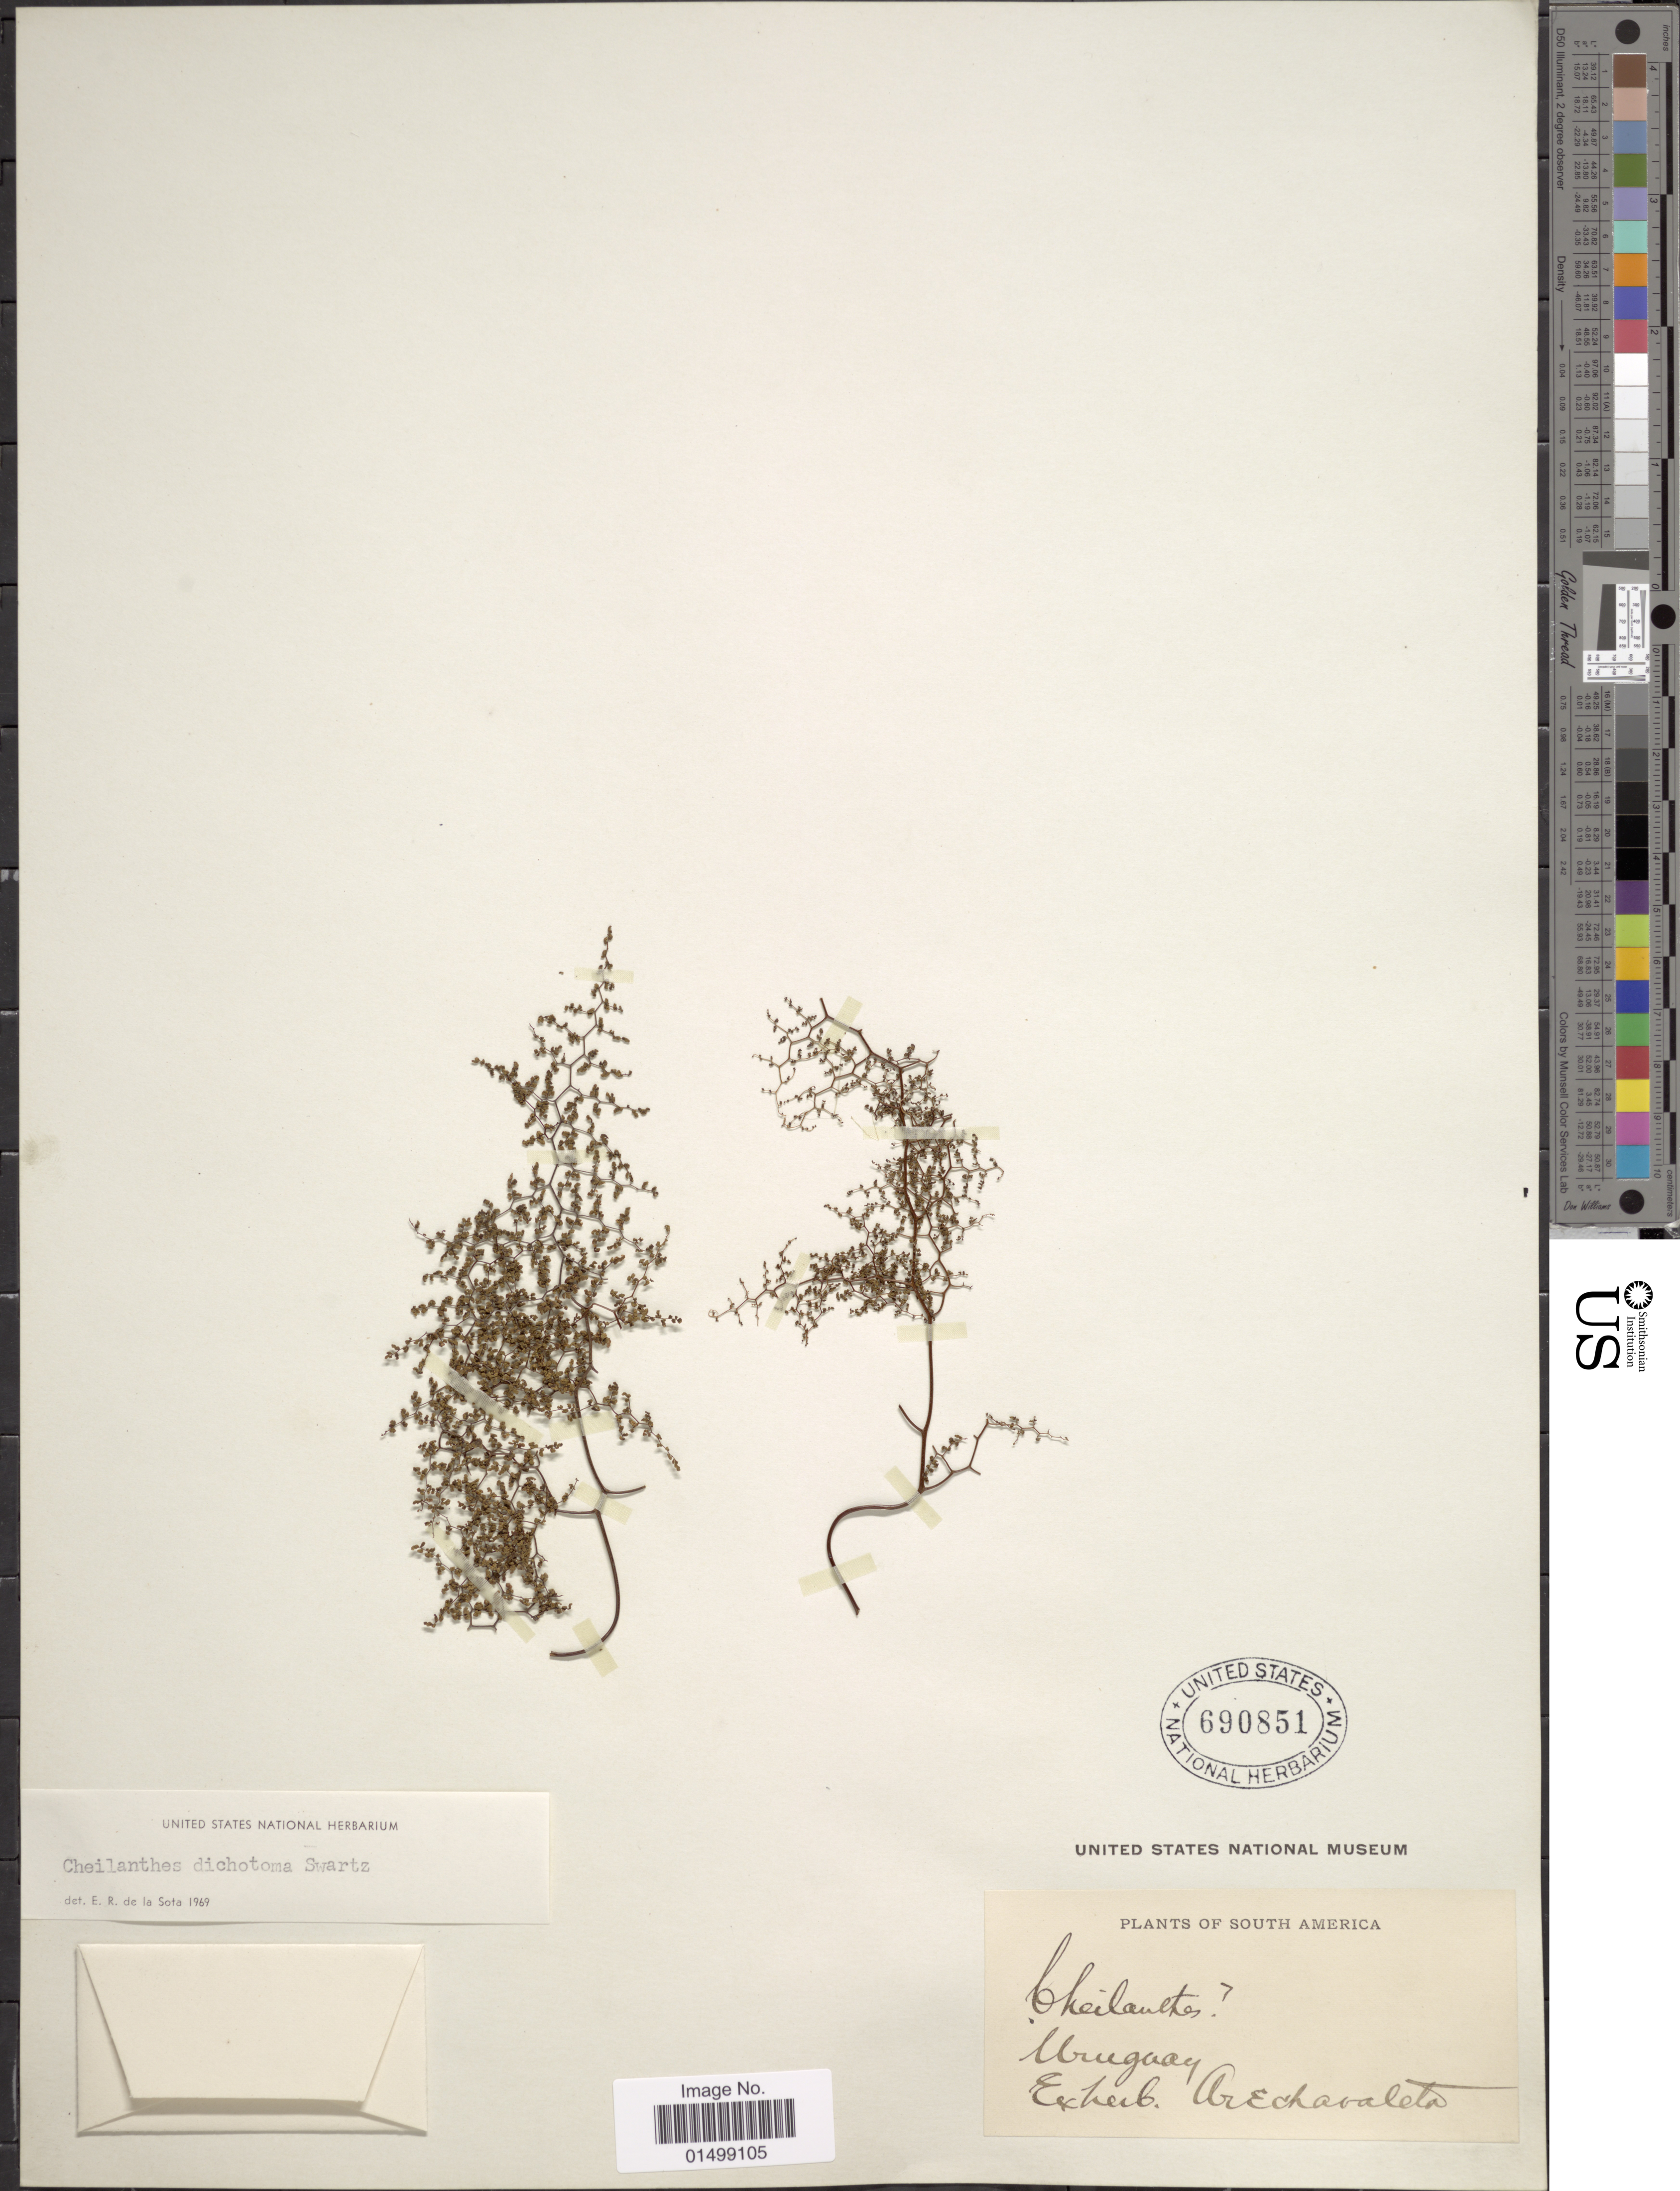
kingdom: Plantae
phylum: Tracheophyta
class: Polypodiopsida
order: Polypodiales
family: Pteridaceae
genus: Cheilanthes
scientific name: Cheilanthes dichotoma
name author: (Cav.) Sw.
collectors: ex herb. Arechavaleta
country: Uruguay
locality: South America.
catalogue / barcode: US 690851